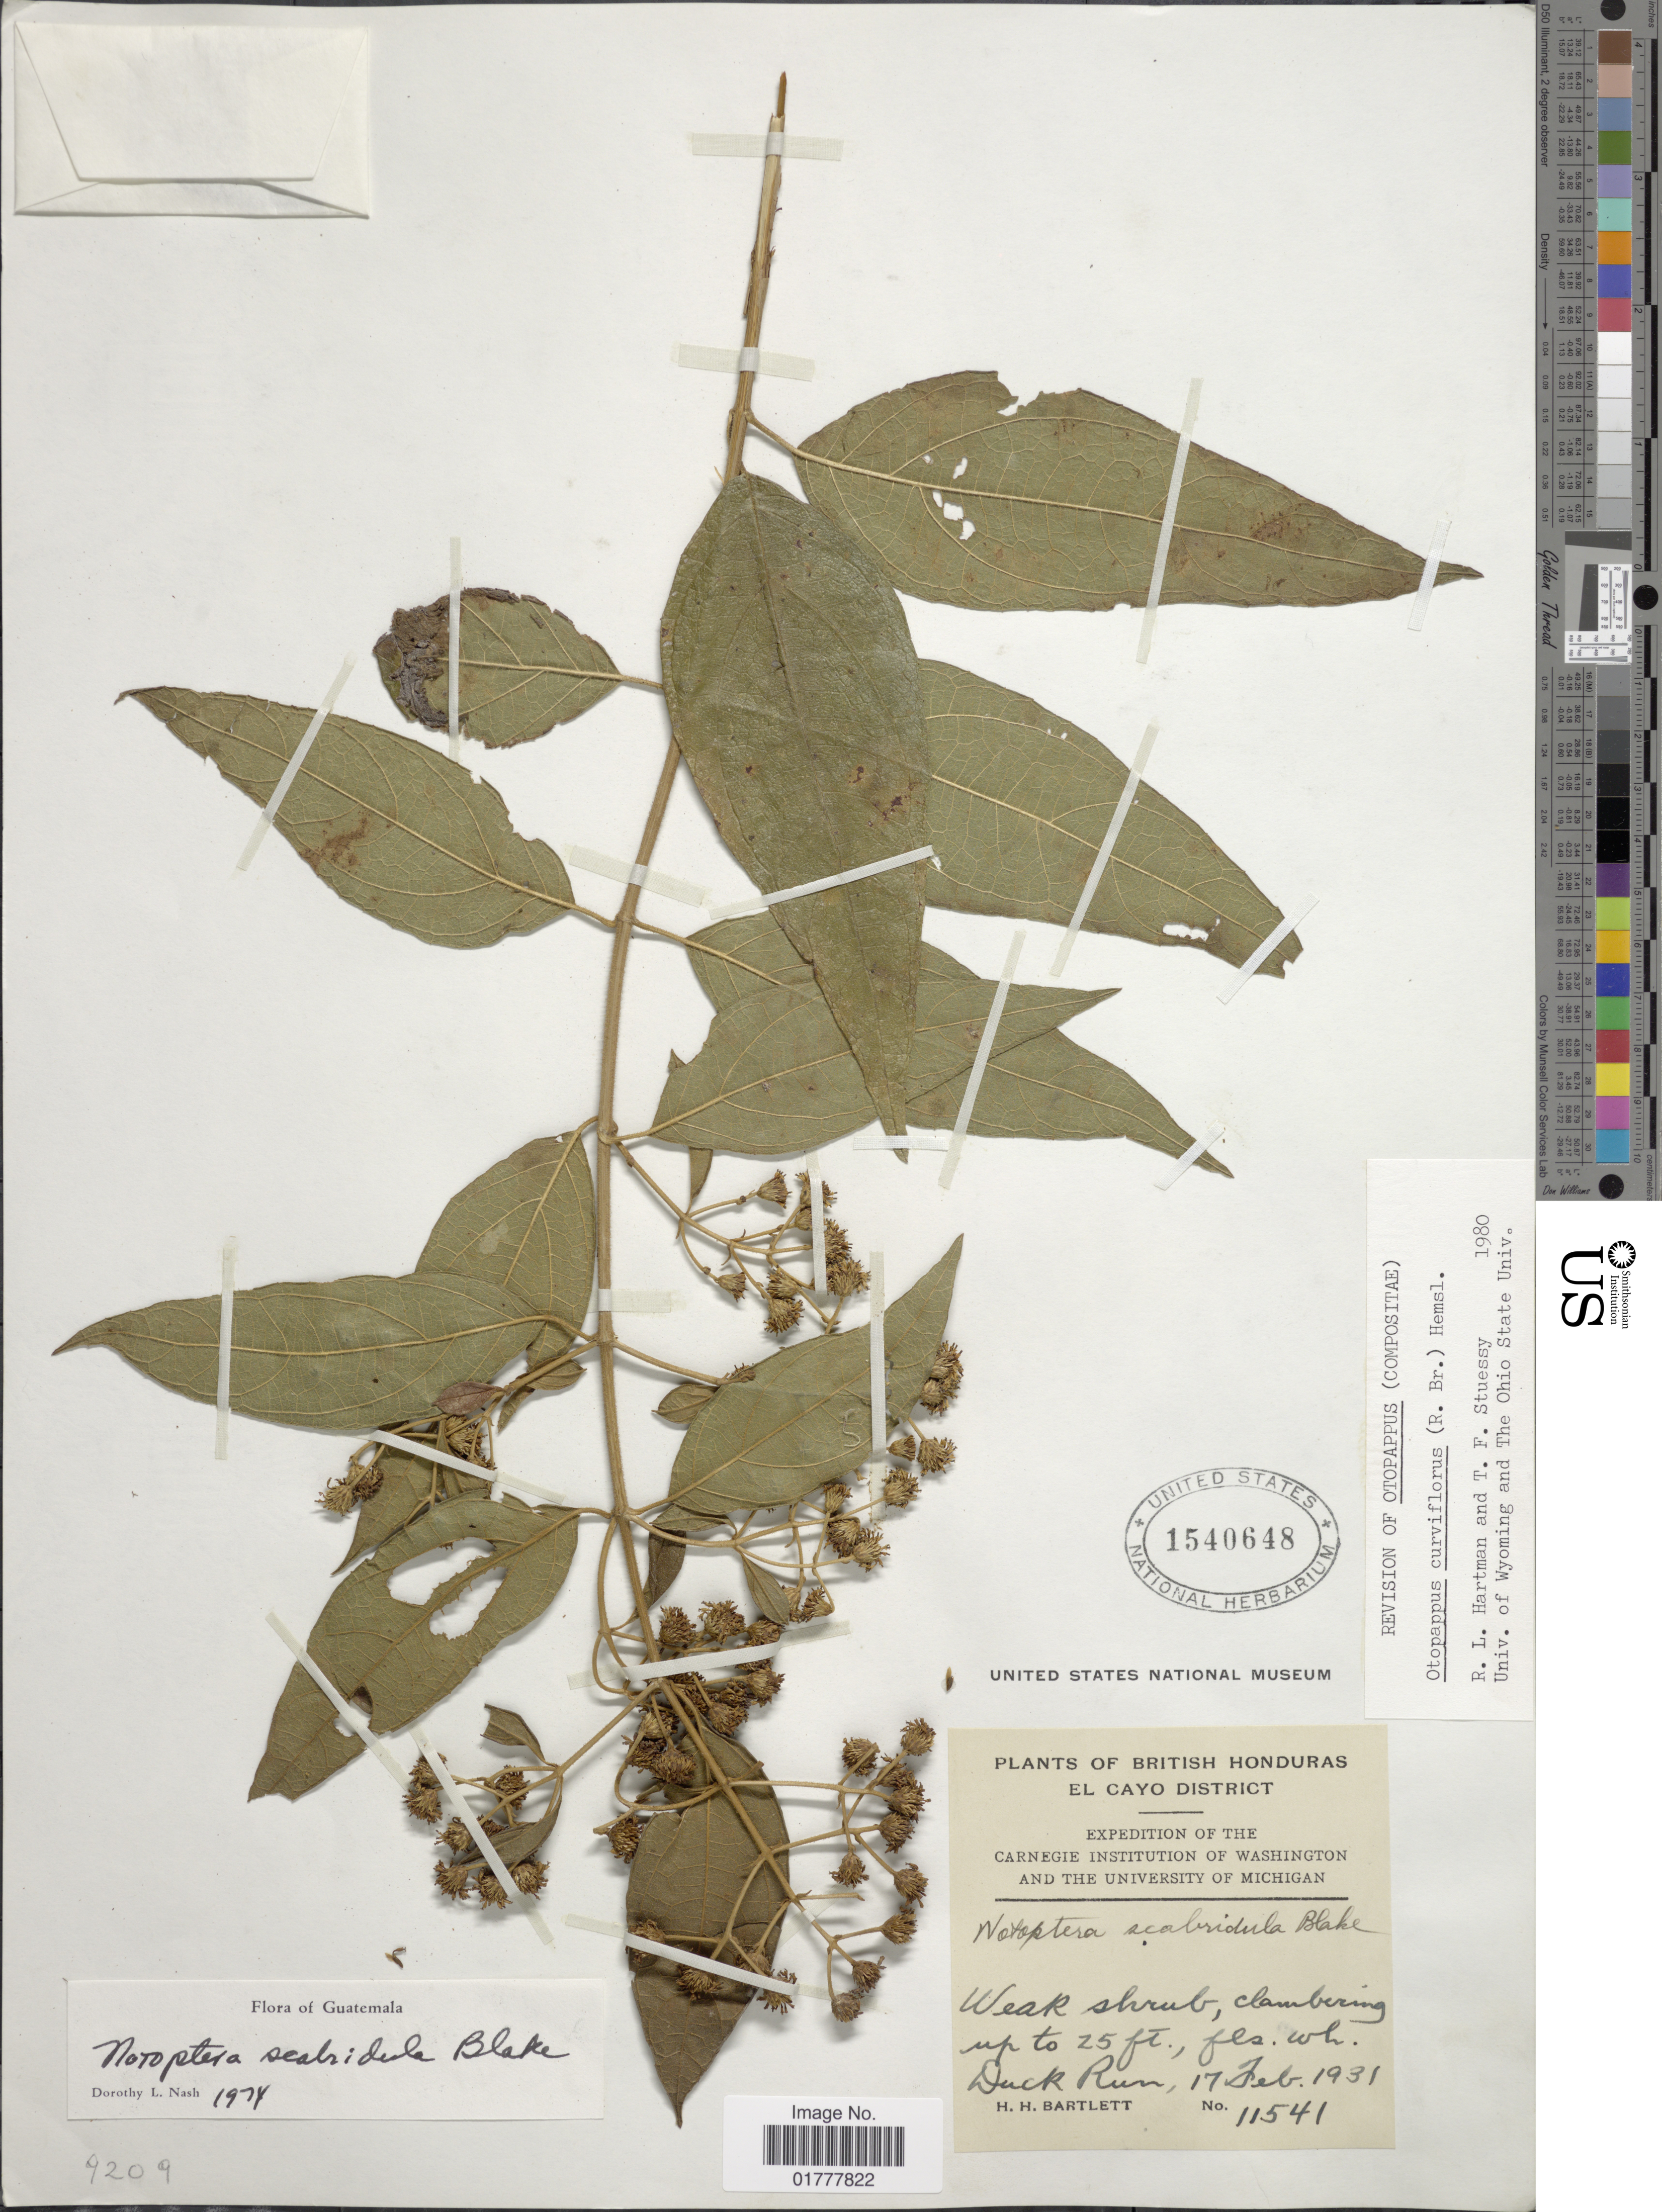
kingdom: Plantae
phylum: Tracheophyta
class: Magnoliopsida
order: Asterales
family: Asteraceae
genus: Otopappus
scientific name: Otopappus curviflorus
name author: (R. Br.) Hemsl.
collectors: H. H. Bartlett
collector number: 11541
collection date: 1931-02-17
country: Belize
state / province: Cayo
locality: British Honduras. El Cayo District. Duck Run.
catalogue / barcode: US 1540648